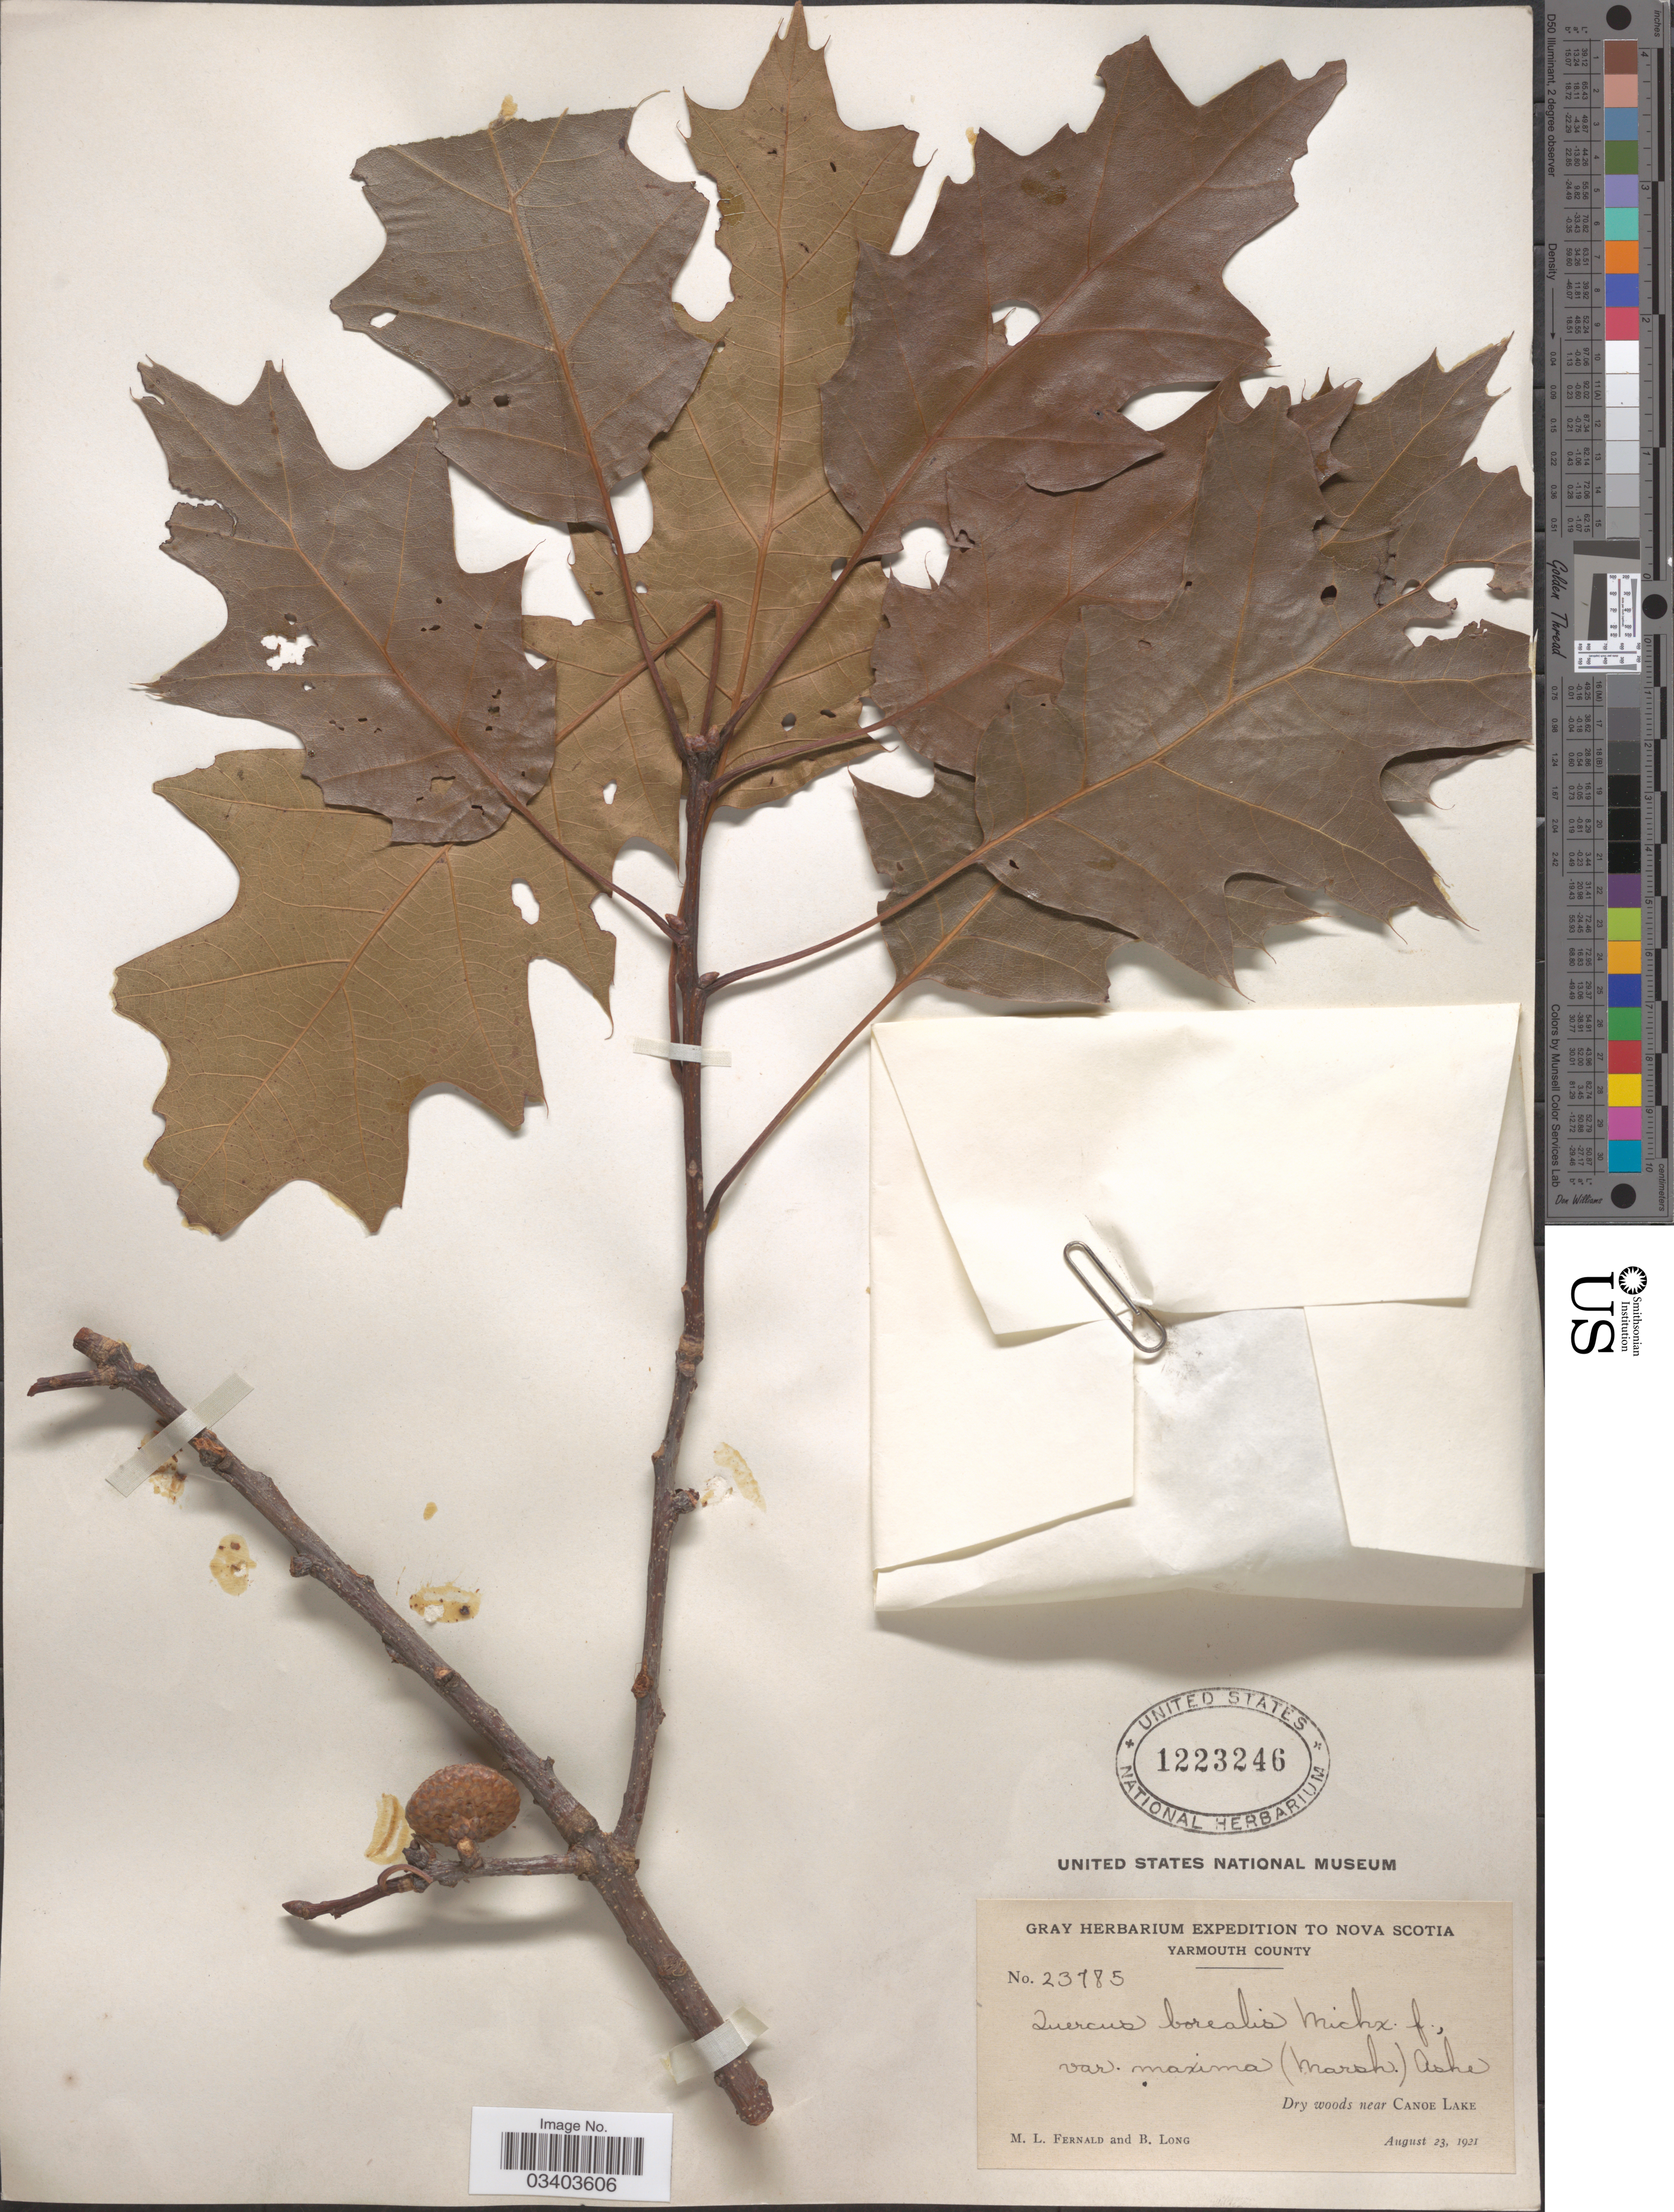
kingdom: Plantae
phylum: Tracheophyta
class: Magnoliopsida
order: Fagales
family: Fagaceae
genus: Quercus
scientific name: Quercus borealis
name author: F. Michx.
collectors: M. L. Fernald & B. Long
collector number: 23785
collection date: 1921-08-23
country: Canada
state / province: Nova Scotia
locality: Yarmouth County. Dry woods near Canoe Lake.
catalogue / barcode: US 1223246